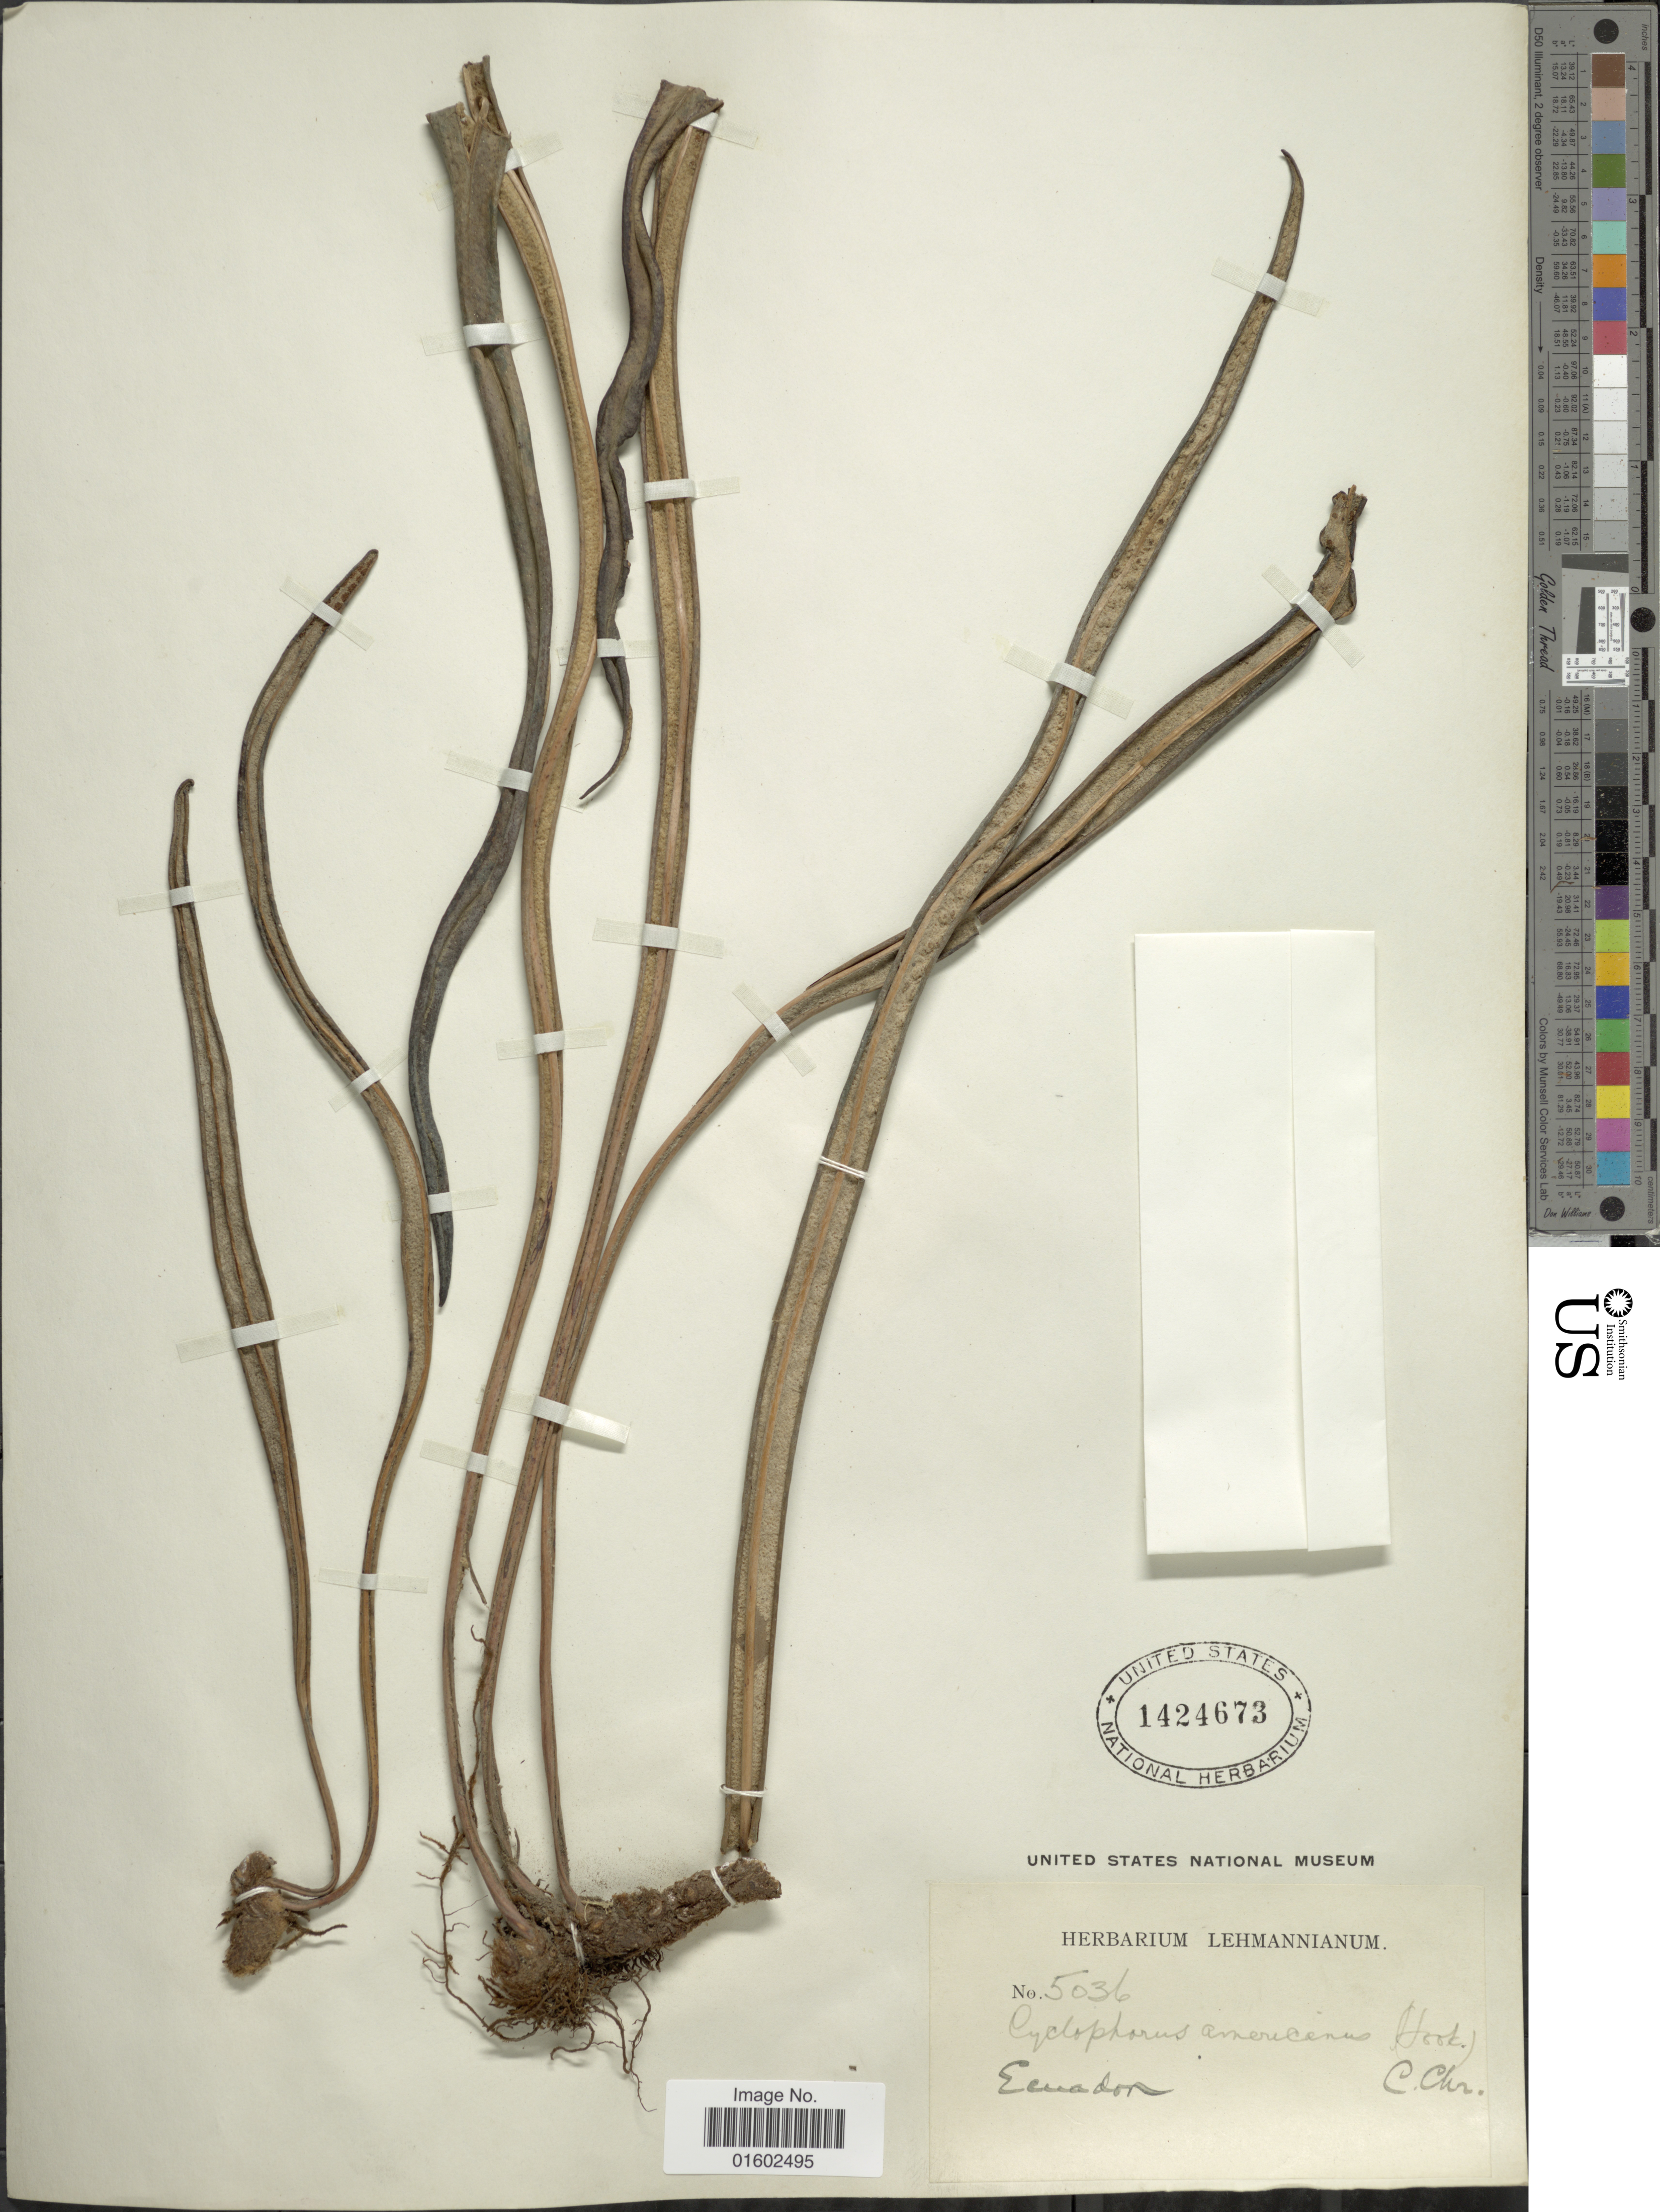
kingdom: Plantae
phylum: Tracheophyta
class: Polypodiopsida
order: Polypodiales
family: Polypodiaceae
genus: Niphidium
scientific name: Niphidium longifolium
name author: (Cav.) C.V. Morton & Lellinger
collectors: ex herb. Lehmannianum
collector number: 5036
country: Ecuador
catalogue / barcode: US 1424673